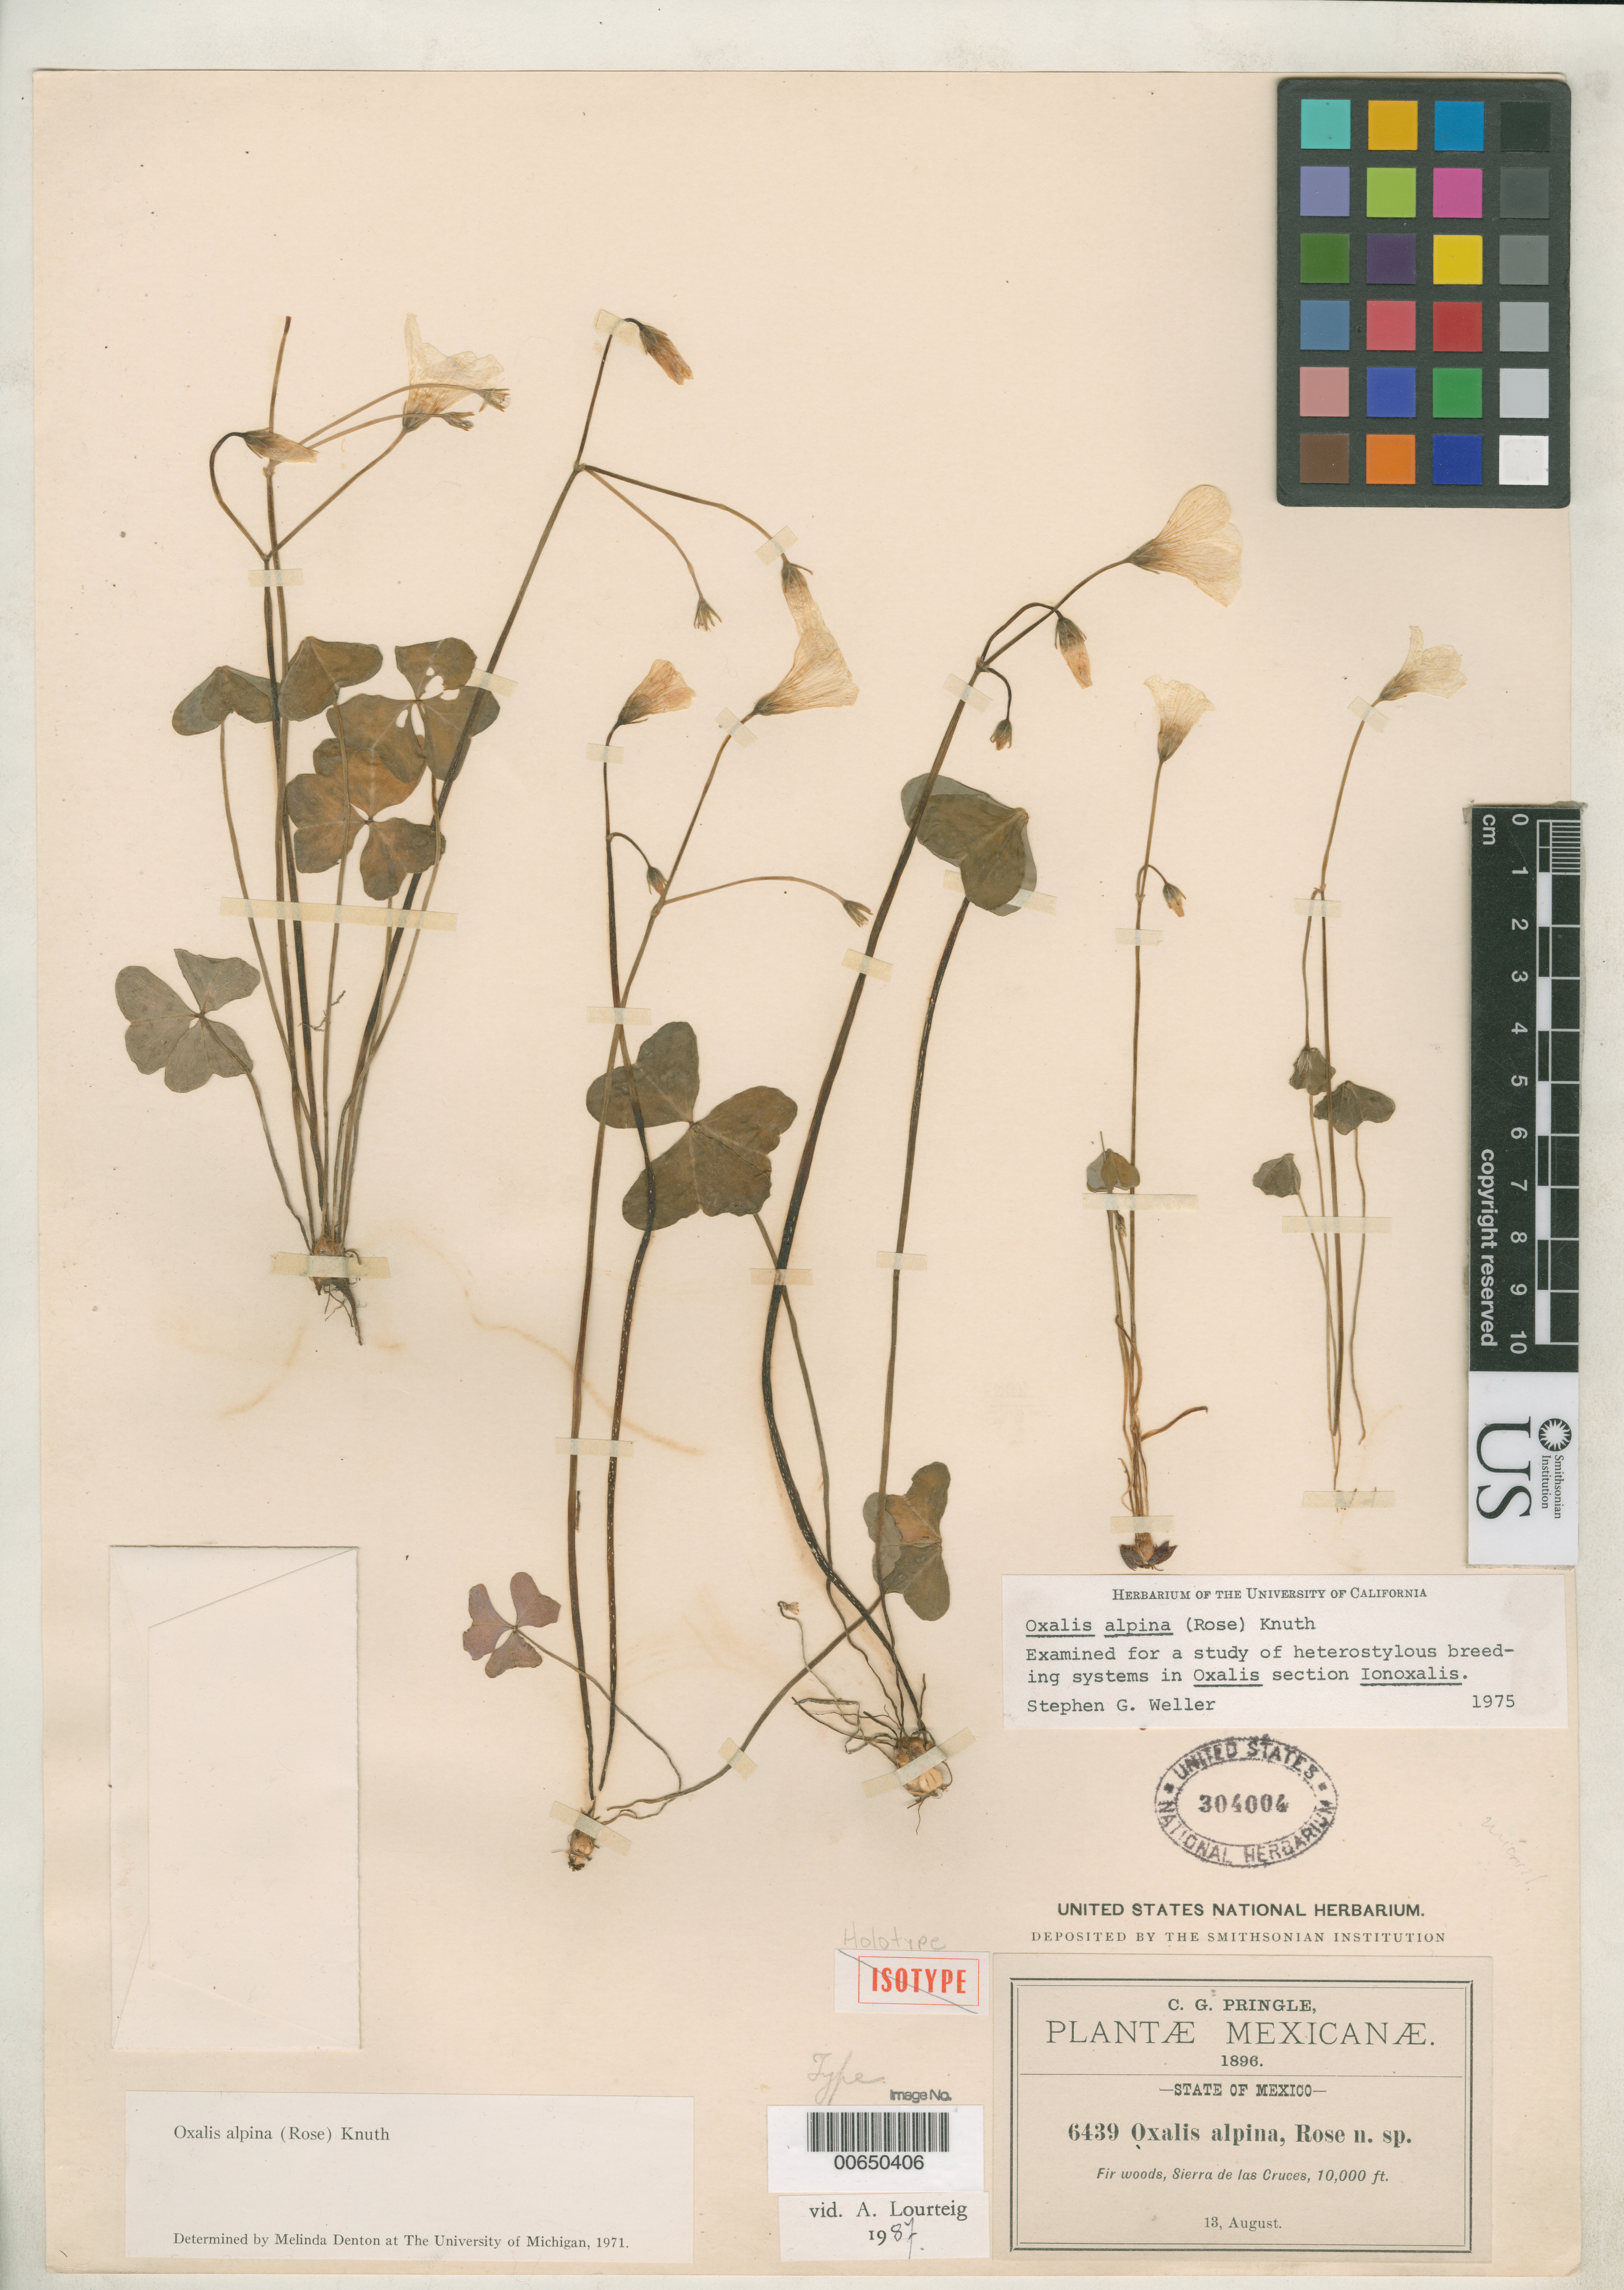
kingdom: Plantae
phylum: Tracheophyta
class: Magnoliopsida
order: Oxalidales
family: Oxalidaceae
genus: Ionoxalis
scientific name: Ionoxalis alpina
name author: Rose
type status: Holotype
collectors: C. G. Pringle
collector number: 6439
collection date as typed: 13 Aug 1896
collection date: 1896-08-13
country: Mexico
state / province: México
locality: Sierra de Las Cruces.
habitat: Fir woods.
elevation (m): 3048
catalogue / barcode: US 304004